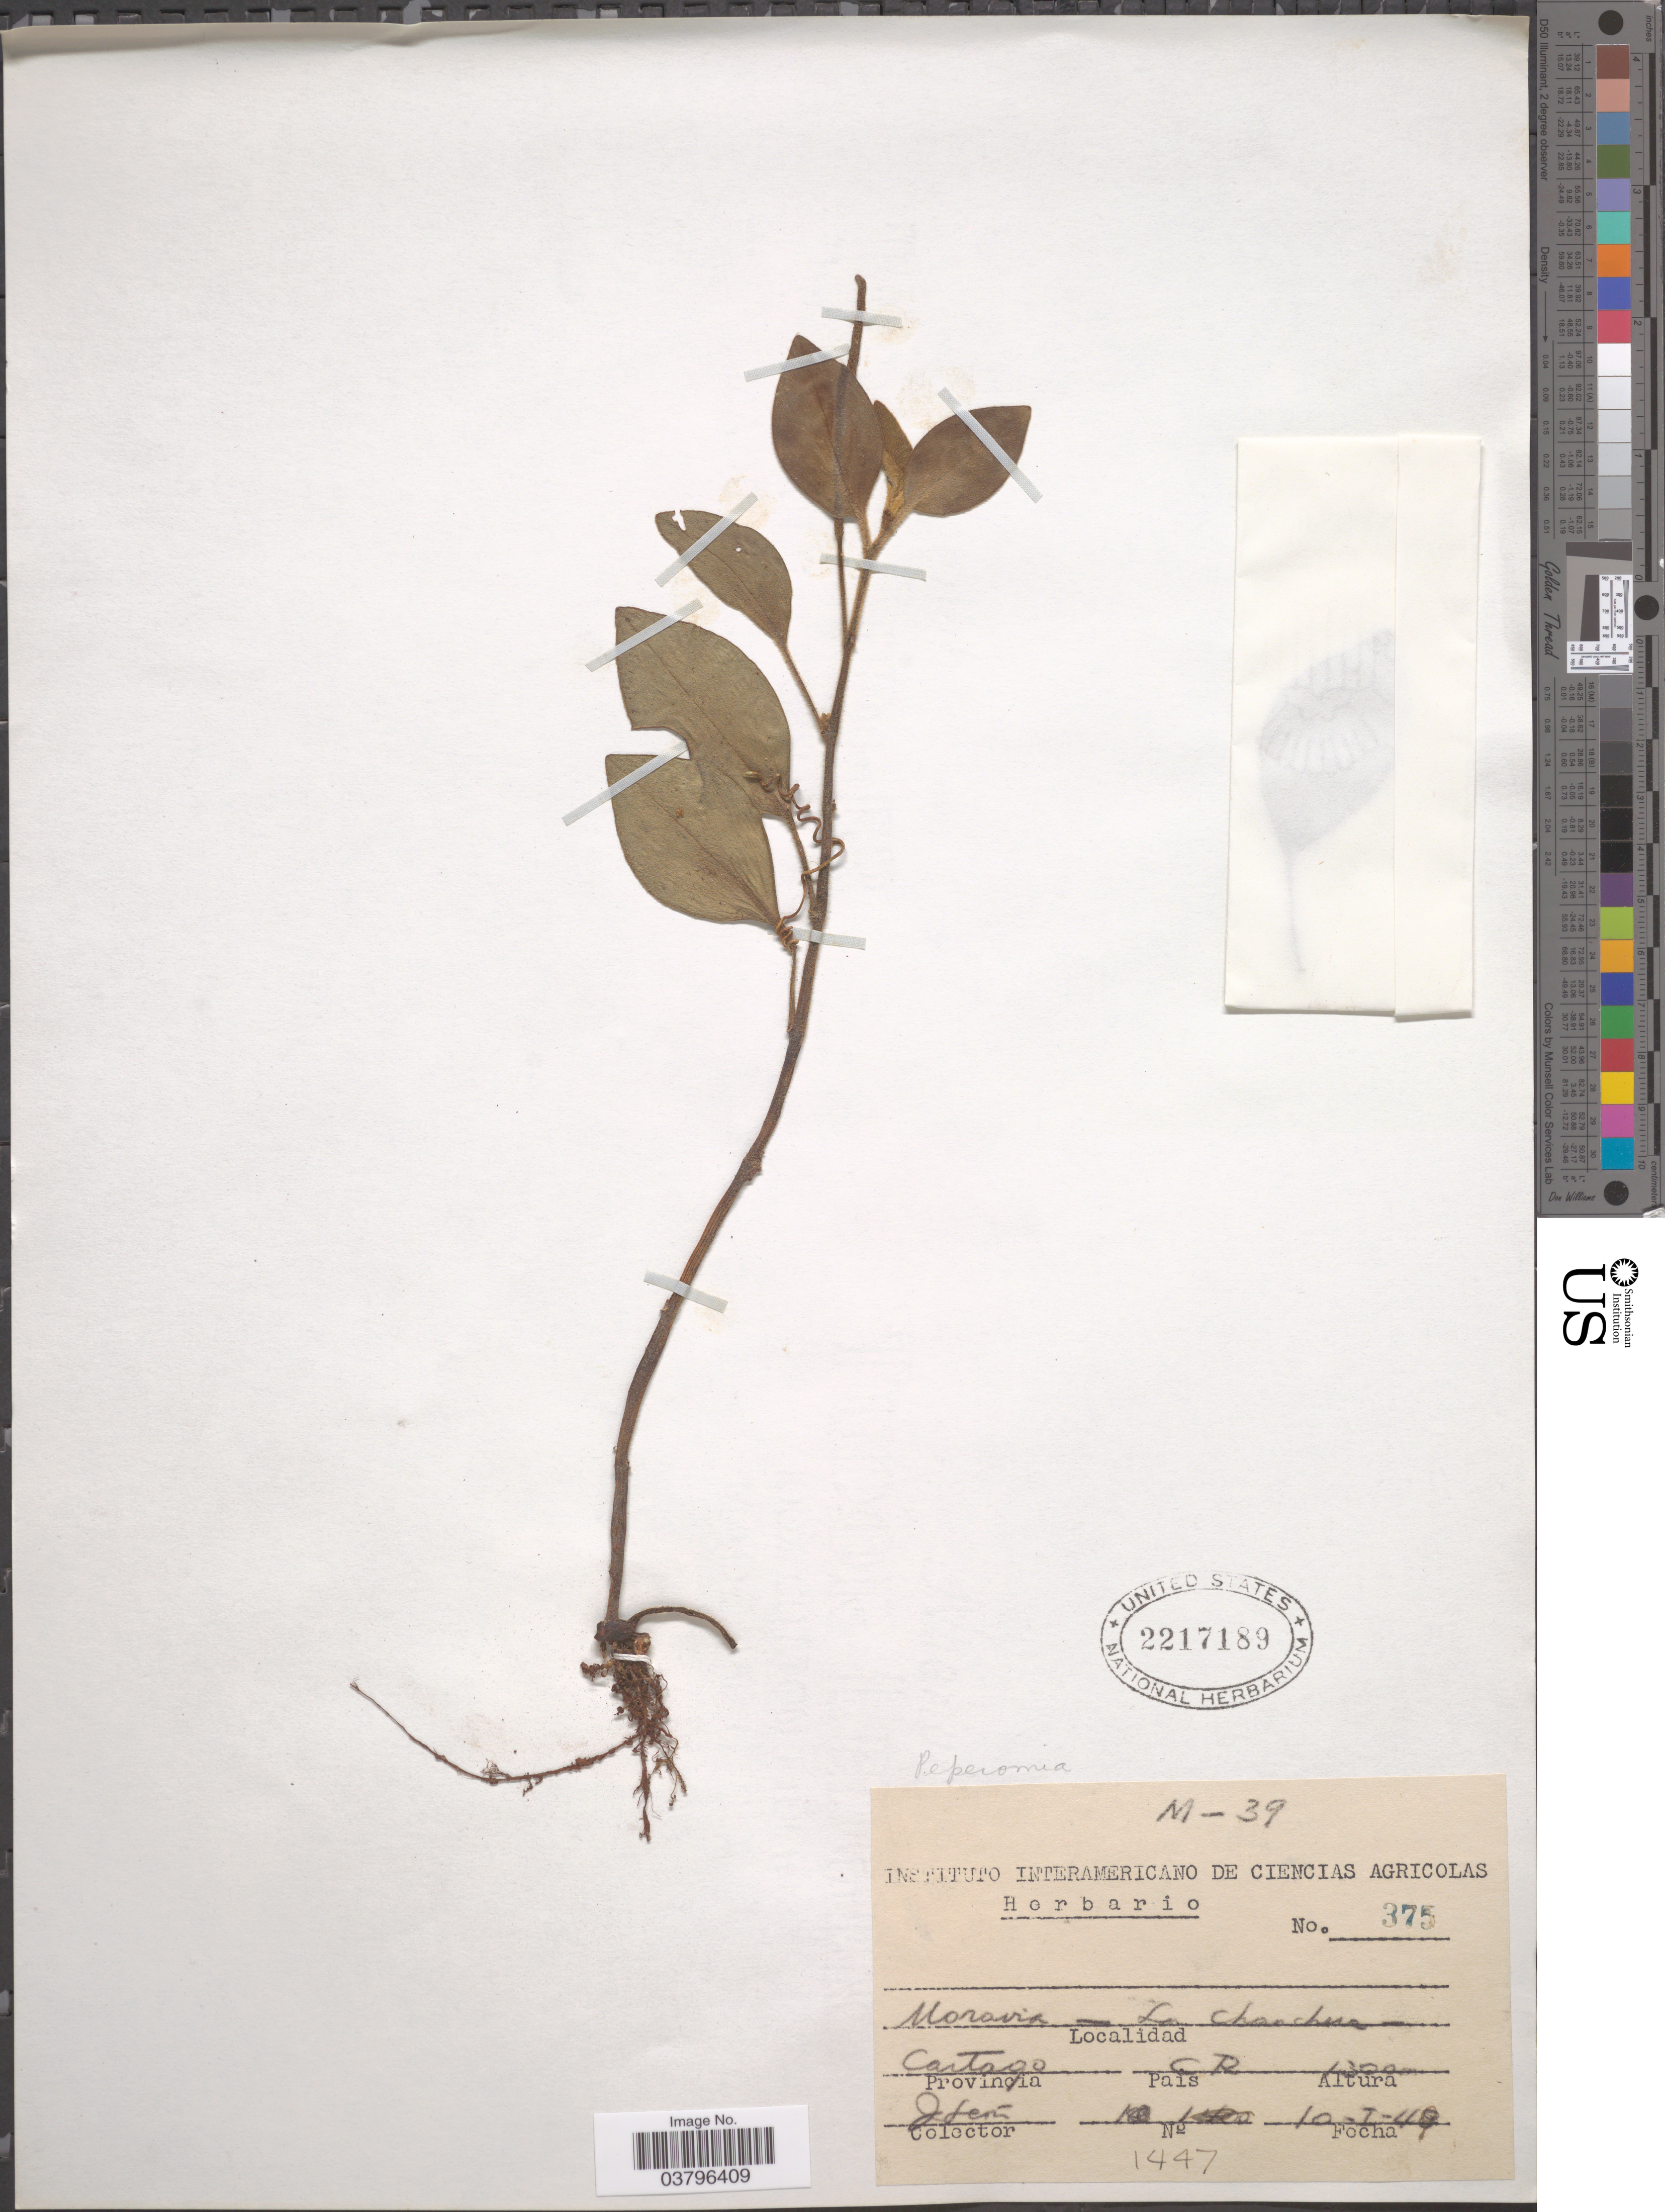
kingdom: Plantae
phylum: Tracheophyta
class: Magnoliopsida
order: Piperales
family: Piperaceae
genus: Peperomia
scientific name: Peperomia hirta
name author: C. DC.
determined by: Jiménez, José Estaban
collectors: J. León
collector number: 1447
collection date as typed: Transcribed d/m/y: 10/1/48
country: Costa Rica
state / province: Cartago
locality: Moravia - La Chanchera.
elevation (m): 1300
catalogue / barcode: US 2217189